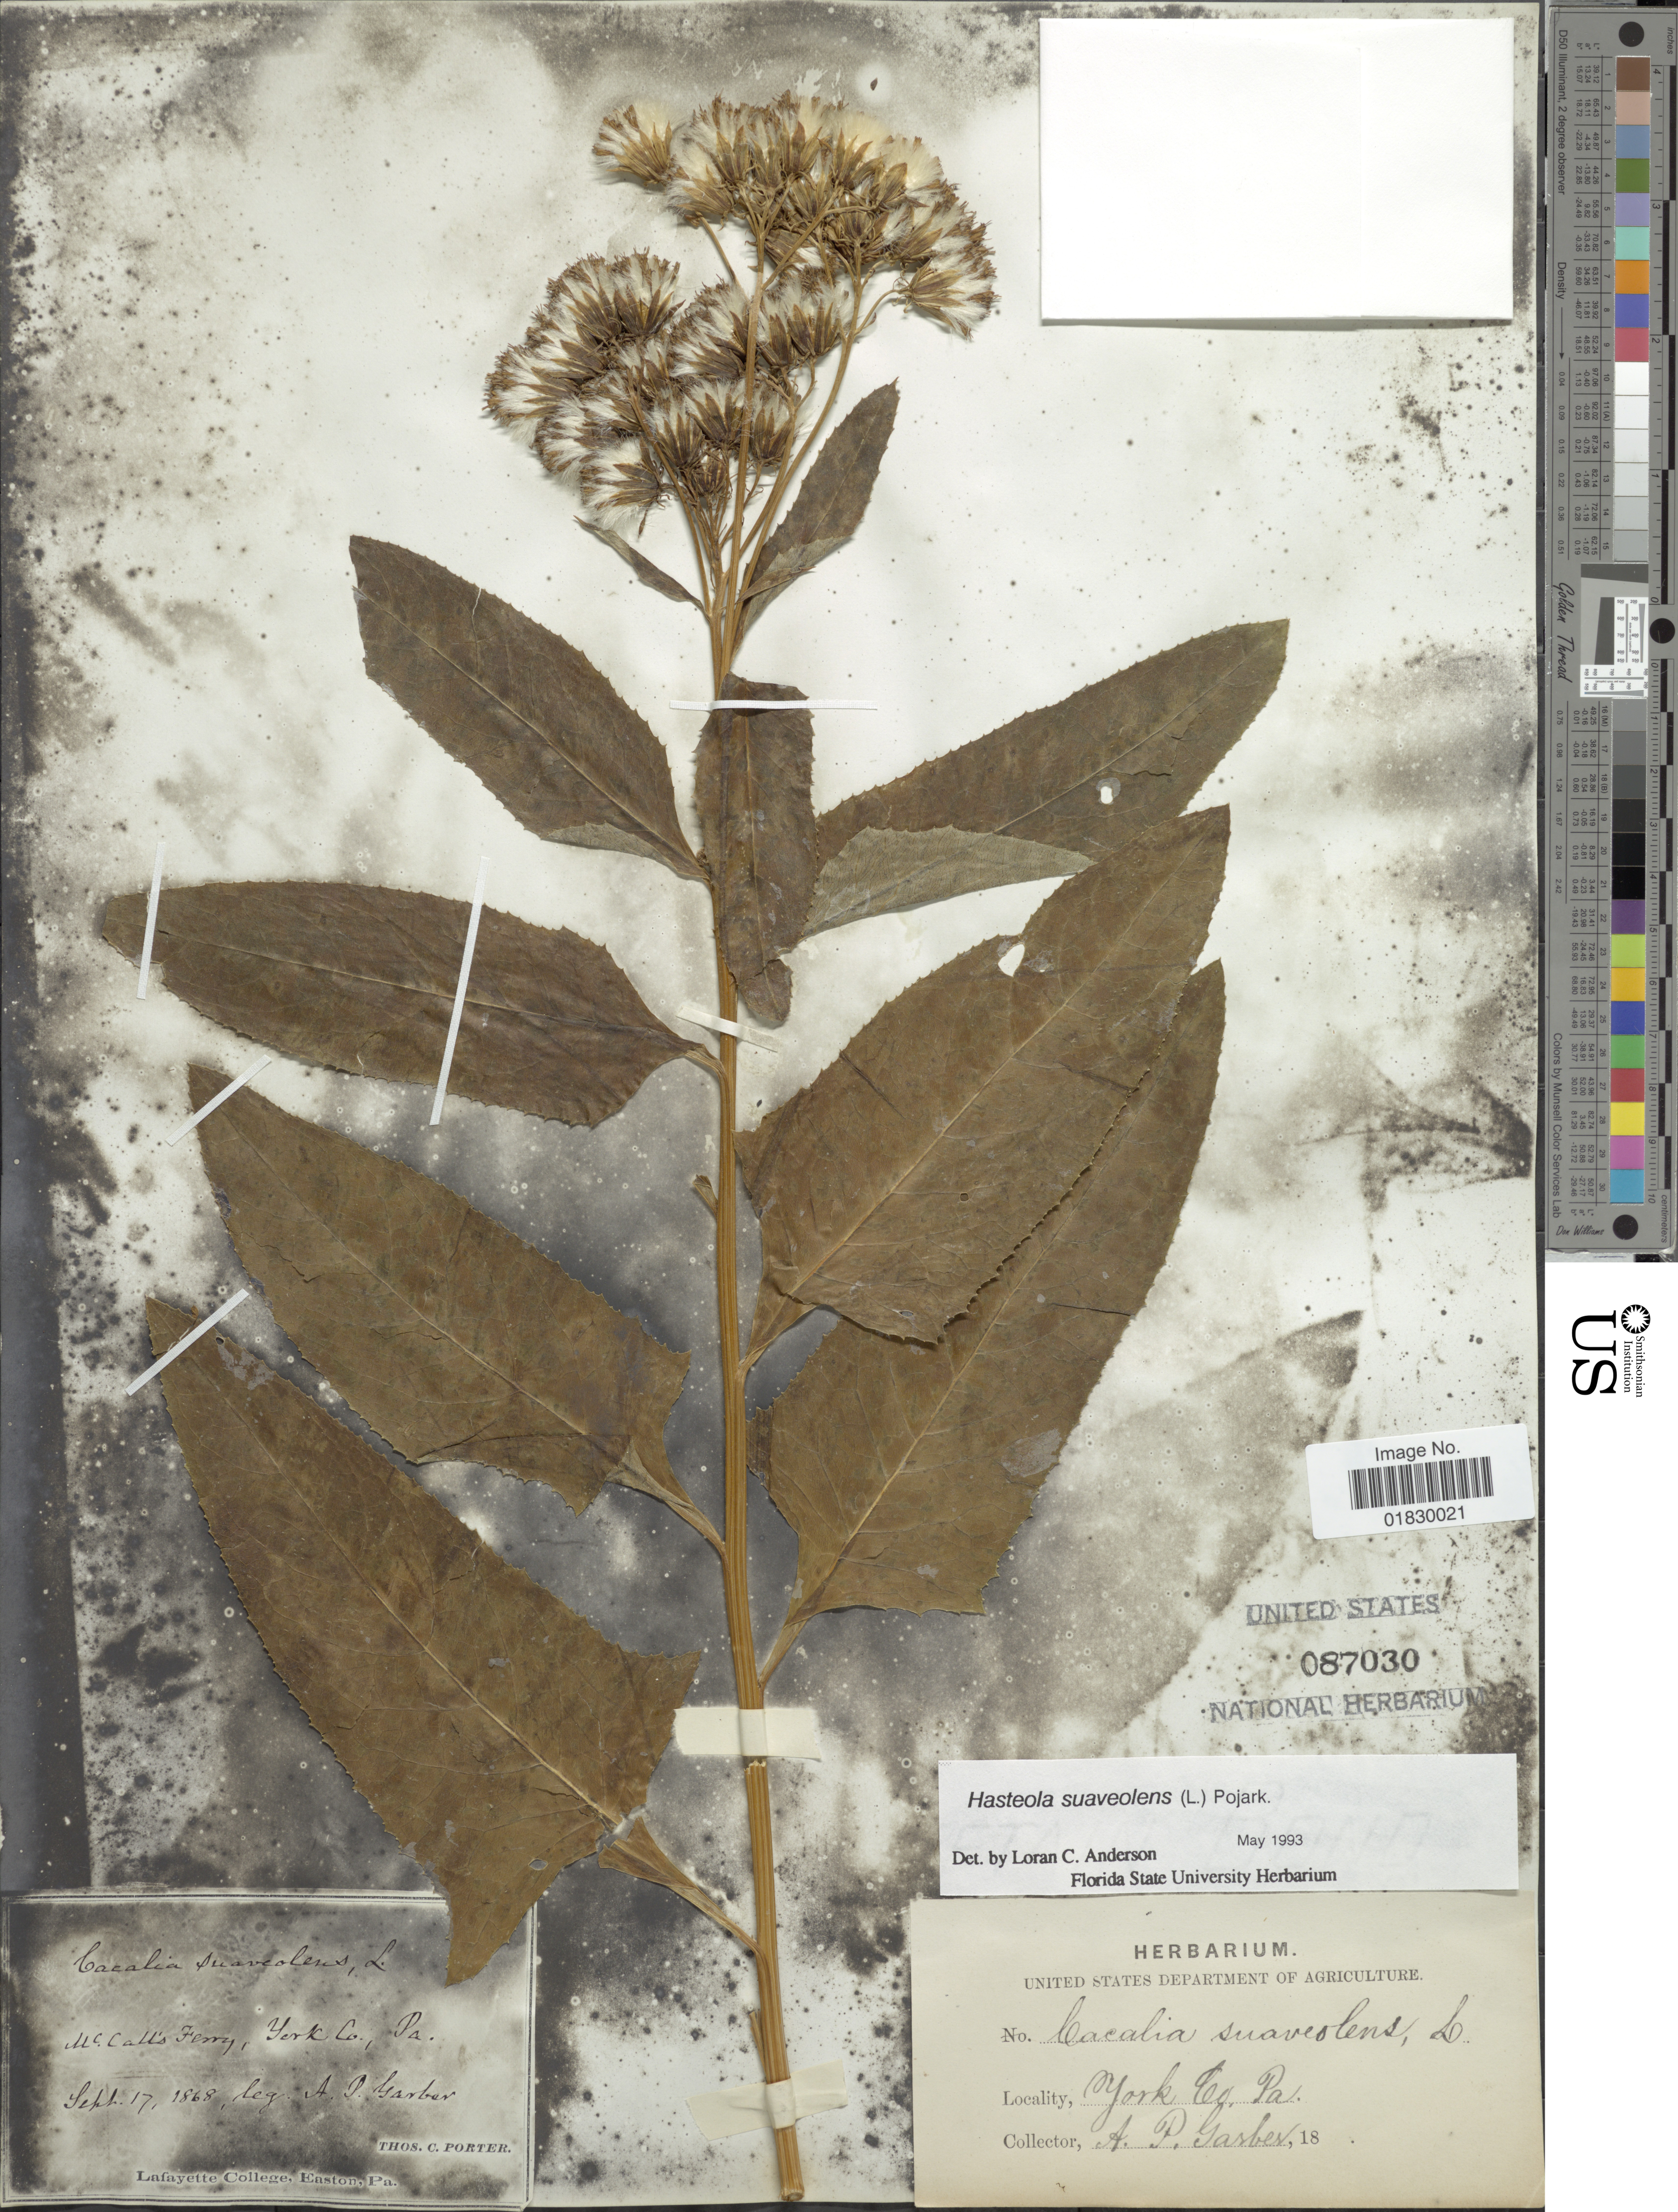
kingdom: Plantae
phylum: Tracheophyta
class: Magnoliopsida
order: Asterales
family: Asteraceae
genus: Hasteola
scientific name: Hasteola suaveolens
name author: (L.) Pojark.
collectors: A. P. Garber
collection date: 1868-09-17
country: United States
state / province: Pennsylvania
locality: Mc Call's Ferry, York Co., Pa.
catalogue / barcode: US 87030